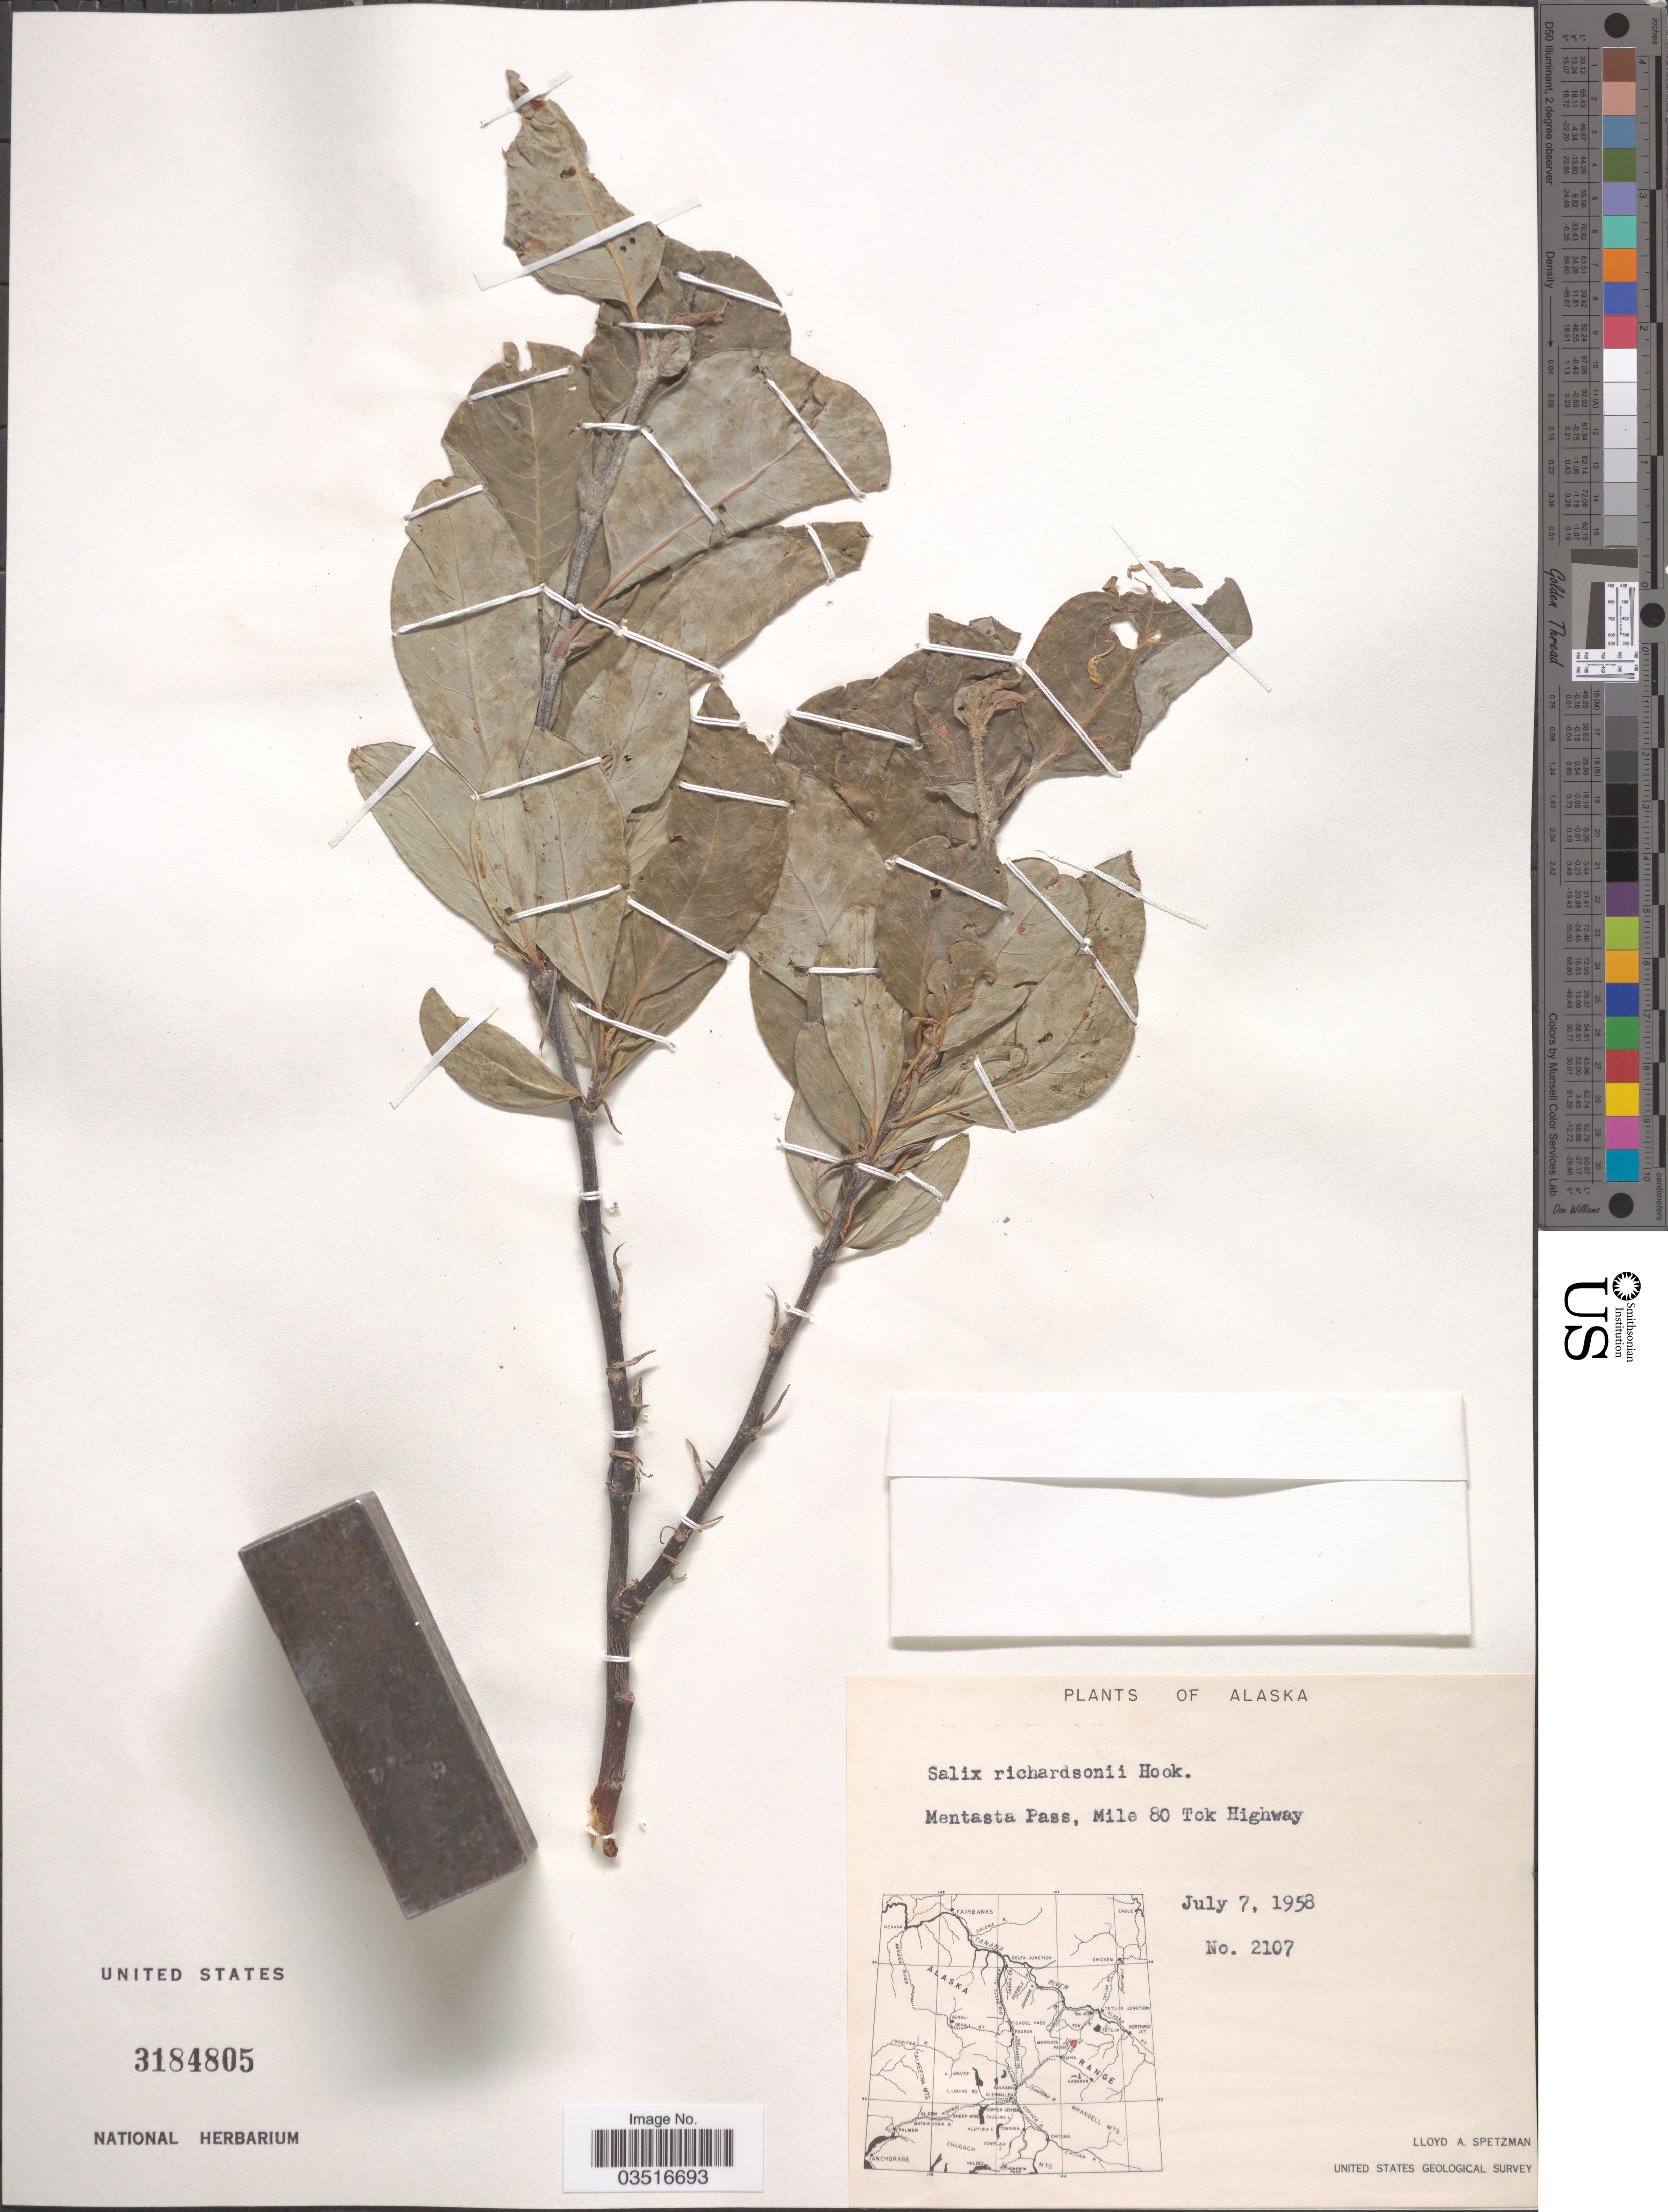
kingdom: Plantae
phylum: Tracheophyta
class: Magnoliopsida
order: Malpighiales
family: Salicaceae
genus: Salix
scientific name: Salix richardsonii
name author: Hook.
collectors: L. Spetzman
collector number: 2107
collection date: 1958-07-07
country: United States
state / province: Alaska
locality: Mentasta Pass, Mile 80 Tok Highway.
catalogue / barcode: US 3184805